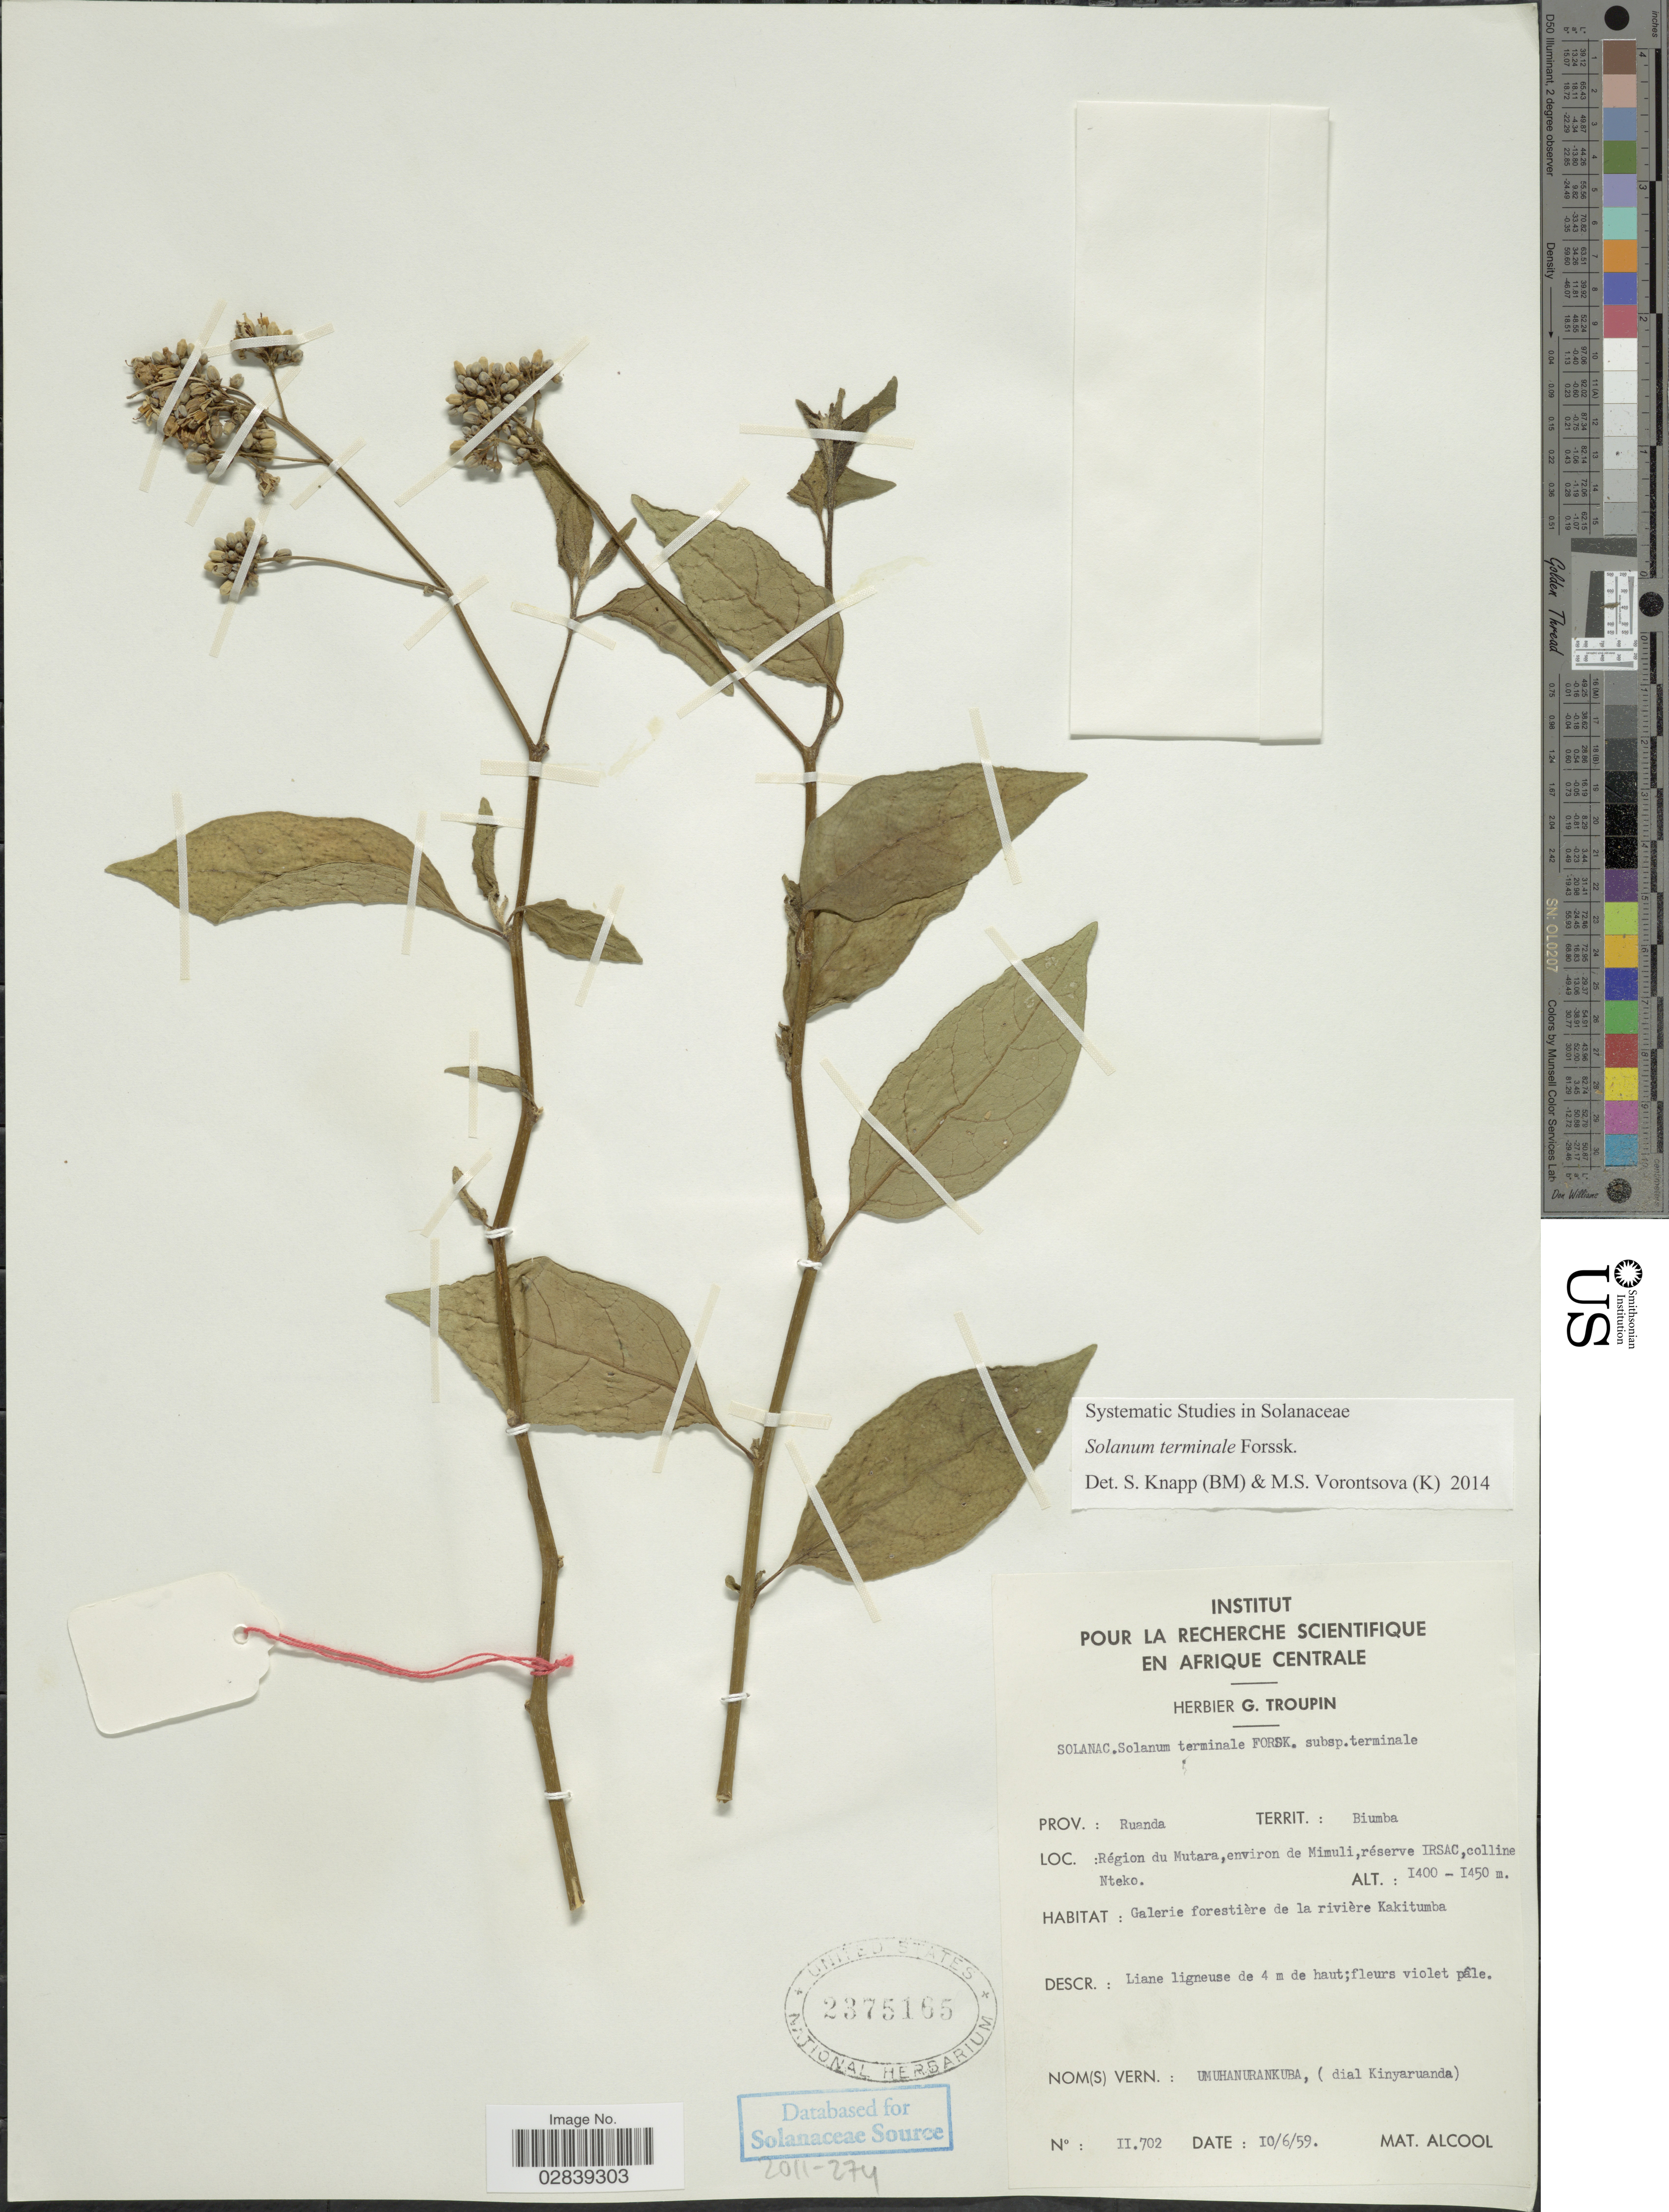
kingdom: Plantae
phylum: Tracheophyta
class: Magnoliopsida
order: Solanales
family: Solanaceae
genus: Solanum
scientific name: Solanum terminale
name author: Forssk.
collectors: G. Troupin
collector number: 11702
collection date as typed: Transcribed d/m/y: 10/6/59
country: Rwanda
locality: Prov.: Ruanda, Territ.: Biumba, Région du Mutara, environ de Mimuli, réserve IRSAC, colline Nteko, Galerie forestière de la rivière Kakitumba.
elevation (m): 1400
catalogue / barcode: US 2375165